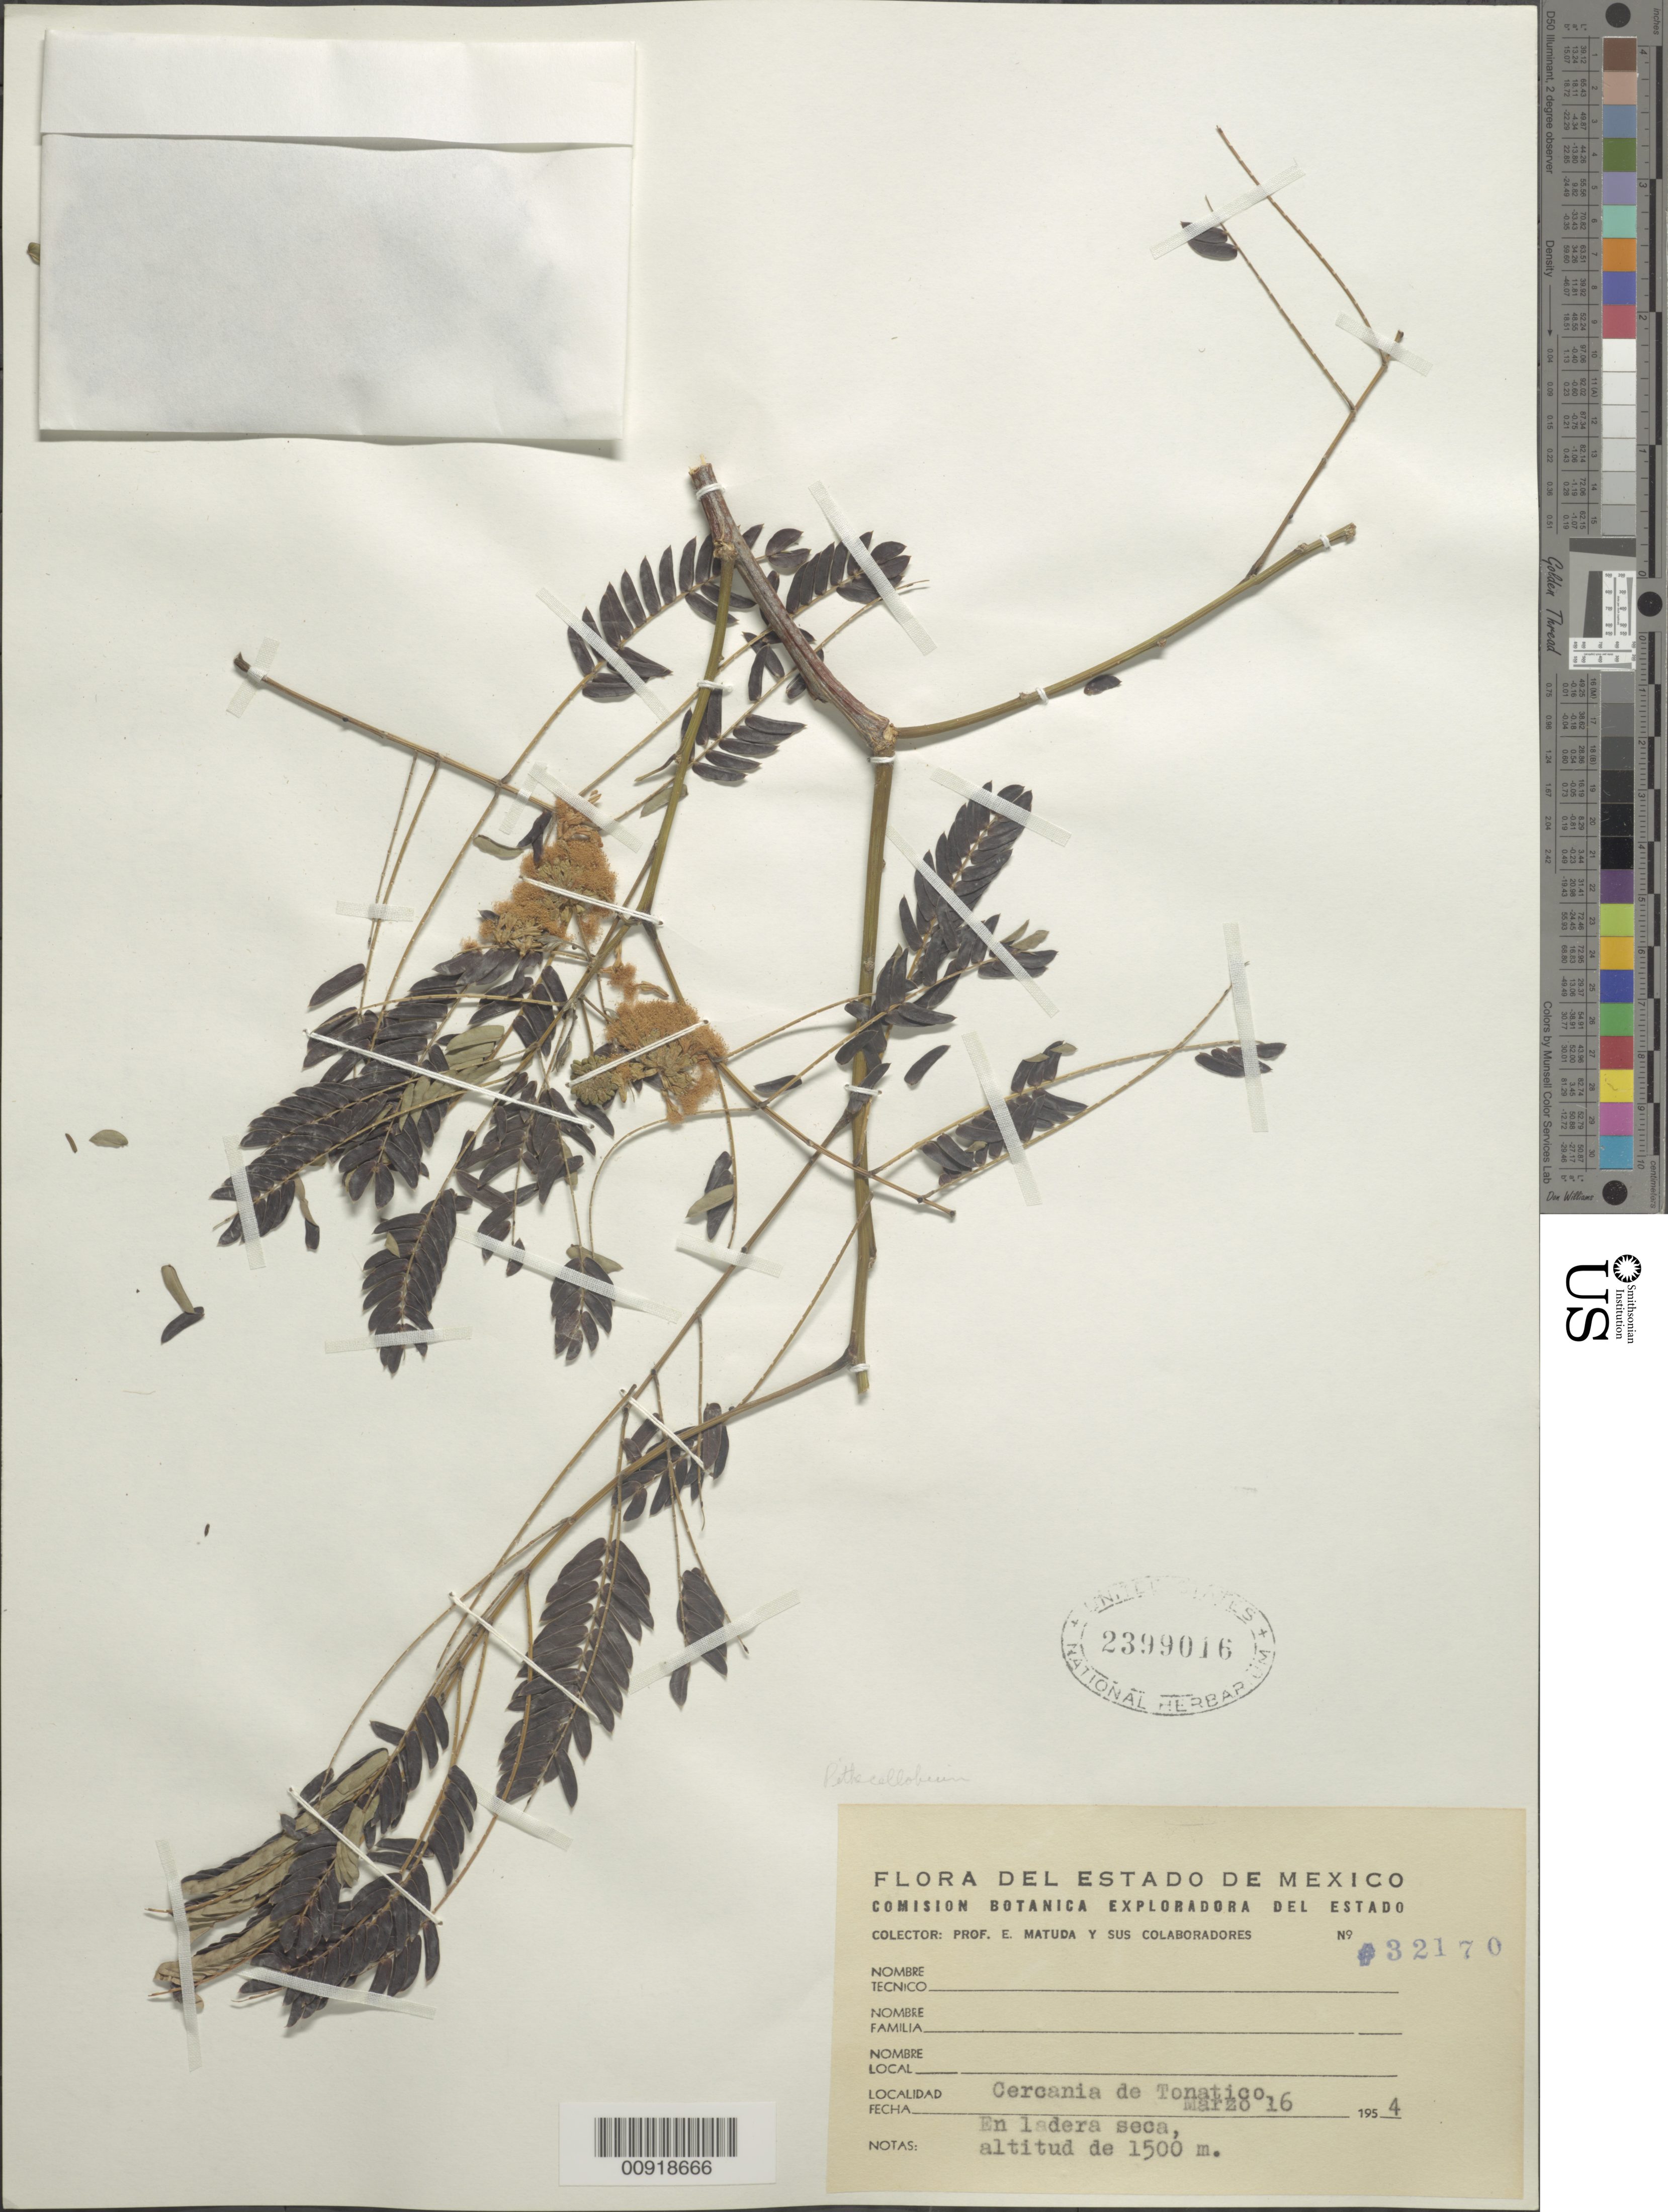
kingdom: Plantae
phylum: Tracheophyta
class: Magnoliopsida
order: Fabales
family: Fabaceae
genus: Pithecellobium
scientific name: Pithecellobium sp.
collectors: E. Matuda & et al.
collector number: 32170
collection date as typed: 16 Mar 1954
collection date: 1954-03-16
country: Mexico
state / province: México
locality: Cercania de Tonatico.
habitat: En ladera seca.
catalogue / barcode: US 2399016